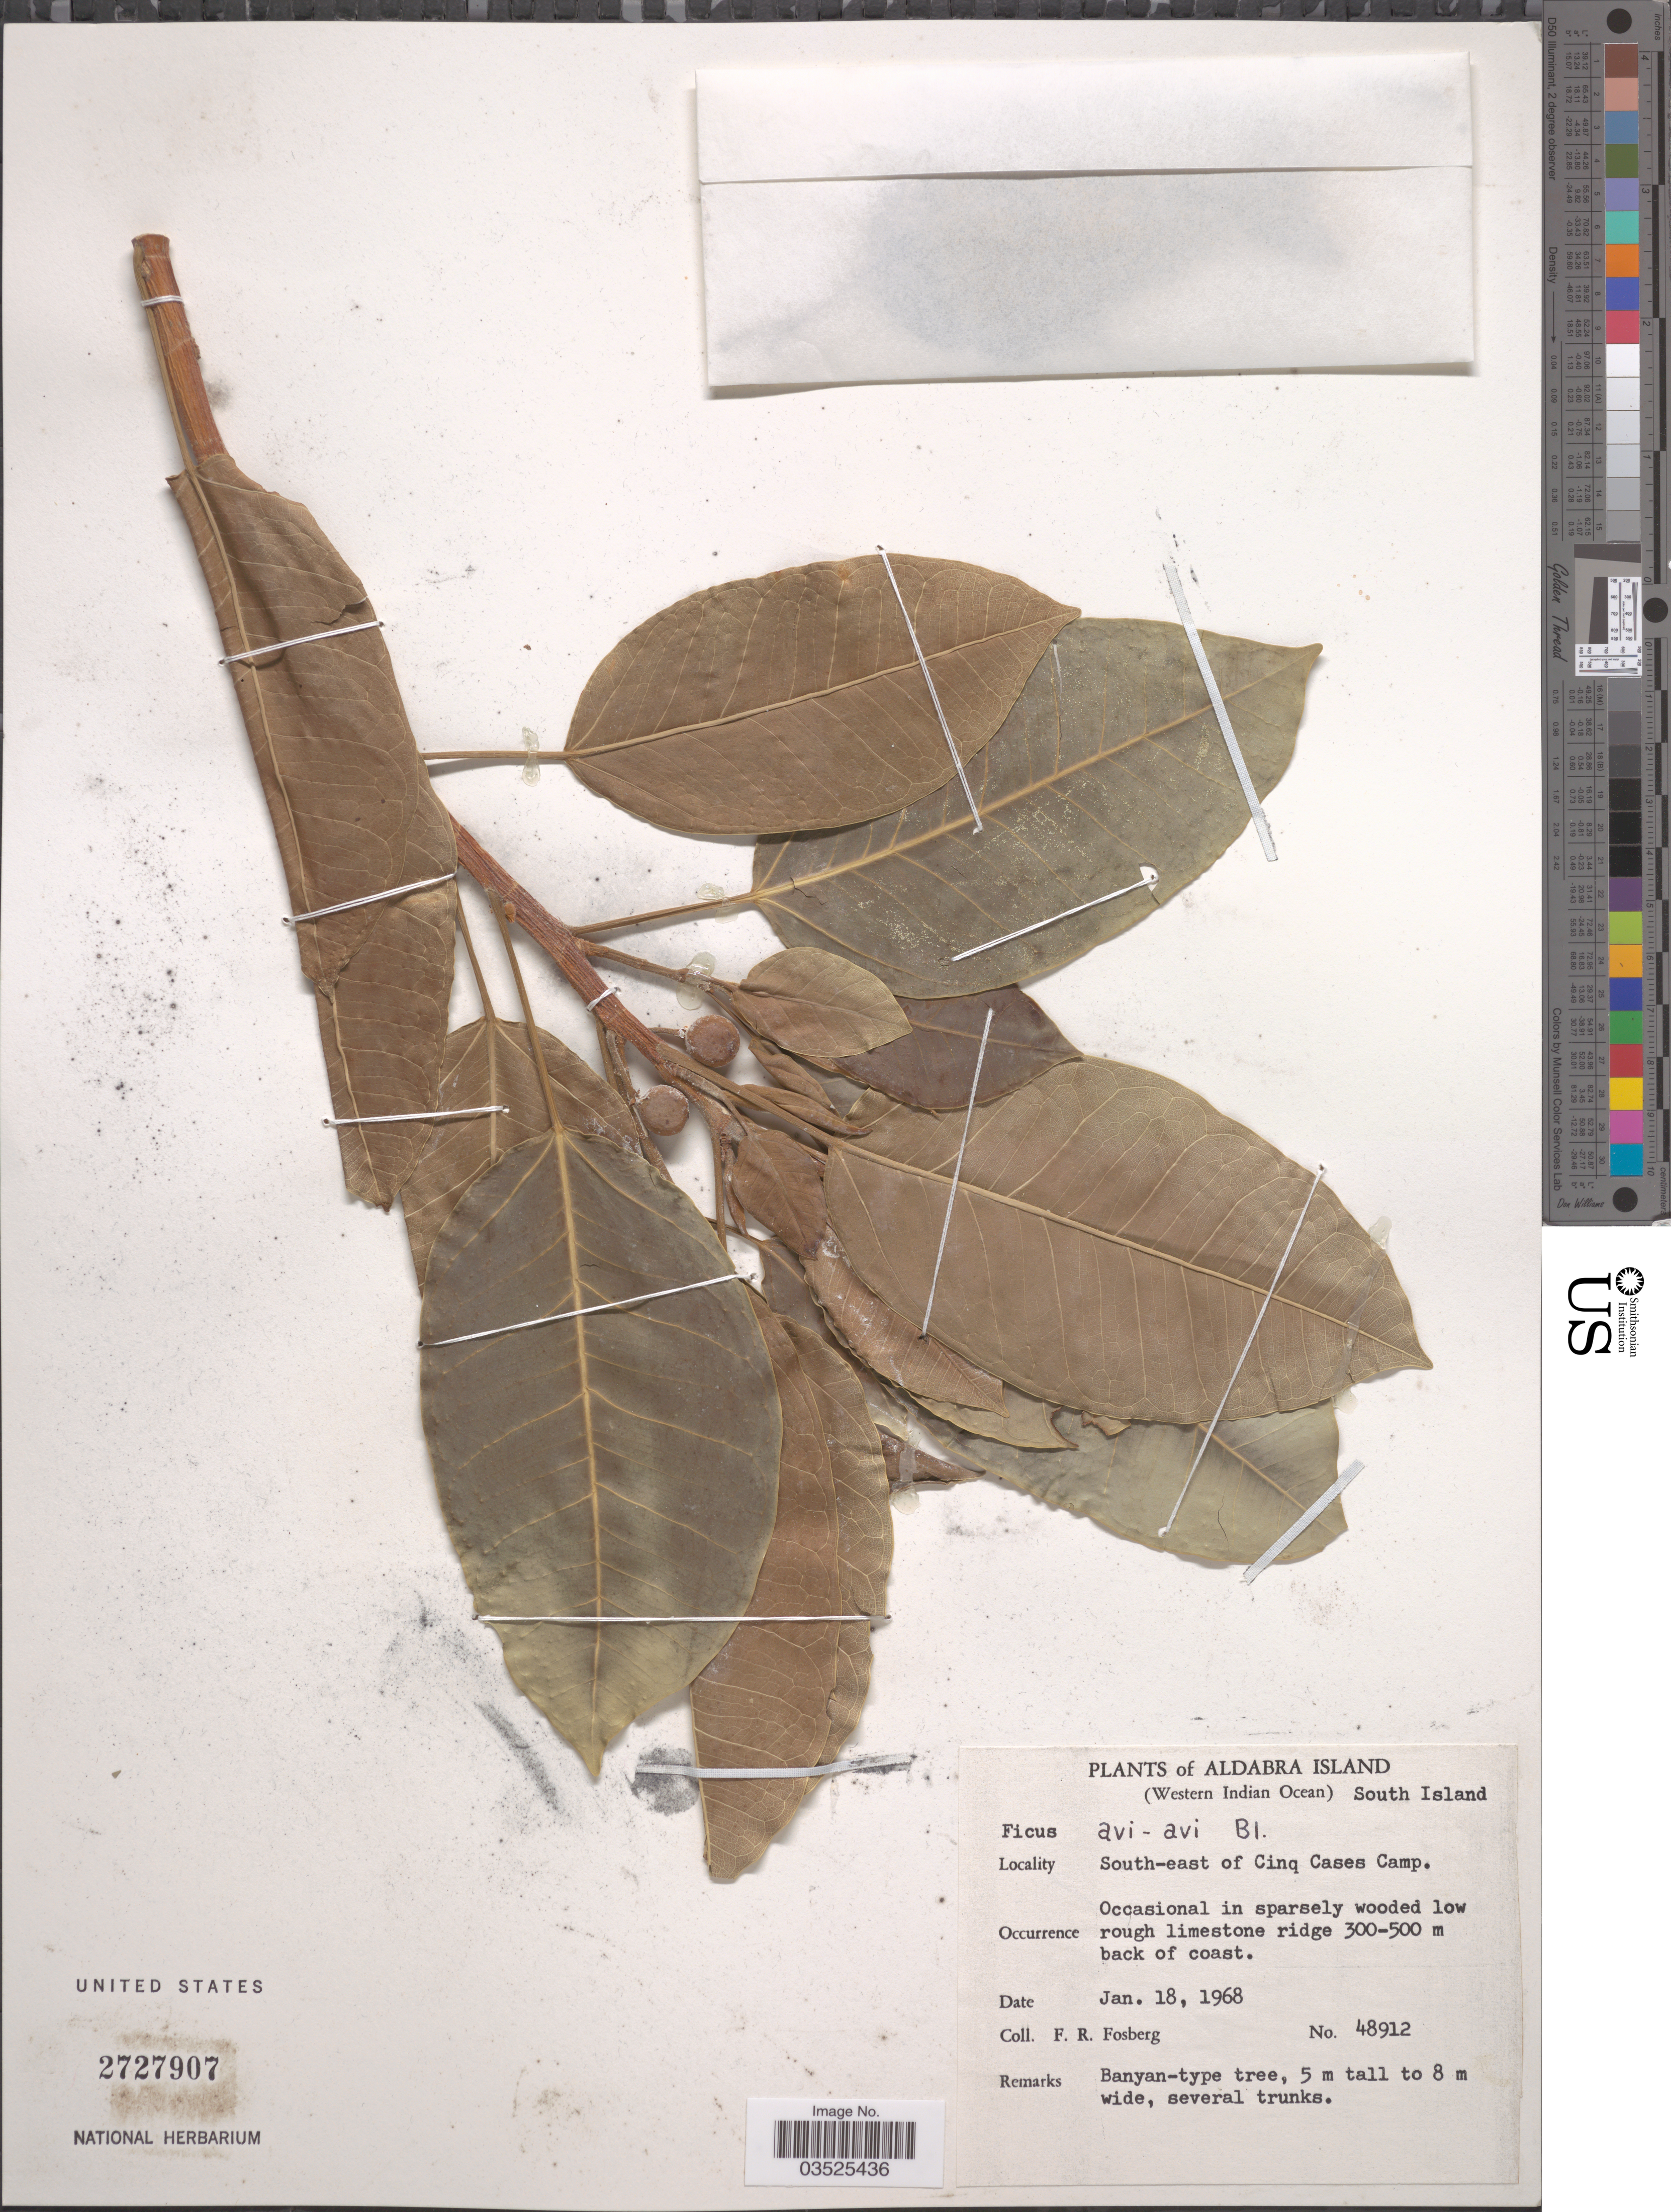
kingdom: Plantae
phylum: Tracheophyta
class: Magnoliopsida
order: Rosales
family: Moraceae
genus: Ficus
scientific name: Ficus avi-avi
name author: Blume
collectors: F. R. Fosberg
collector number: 48912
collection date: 1968-01-18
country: Seychelles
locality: Aldabra Island (Western Indian Ocean) South Island.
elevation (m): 300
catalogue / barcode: US 2727907